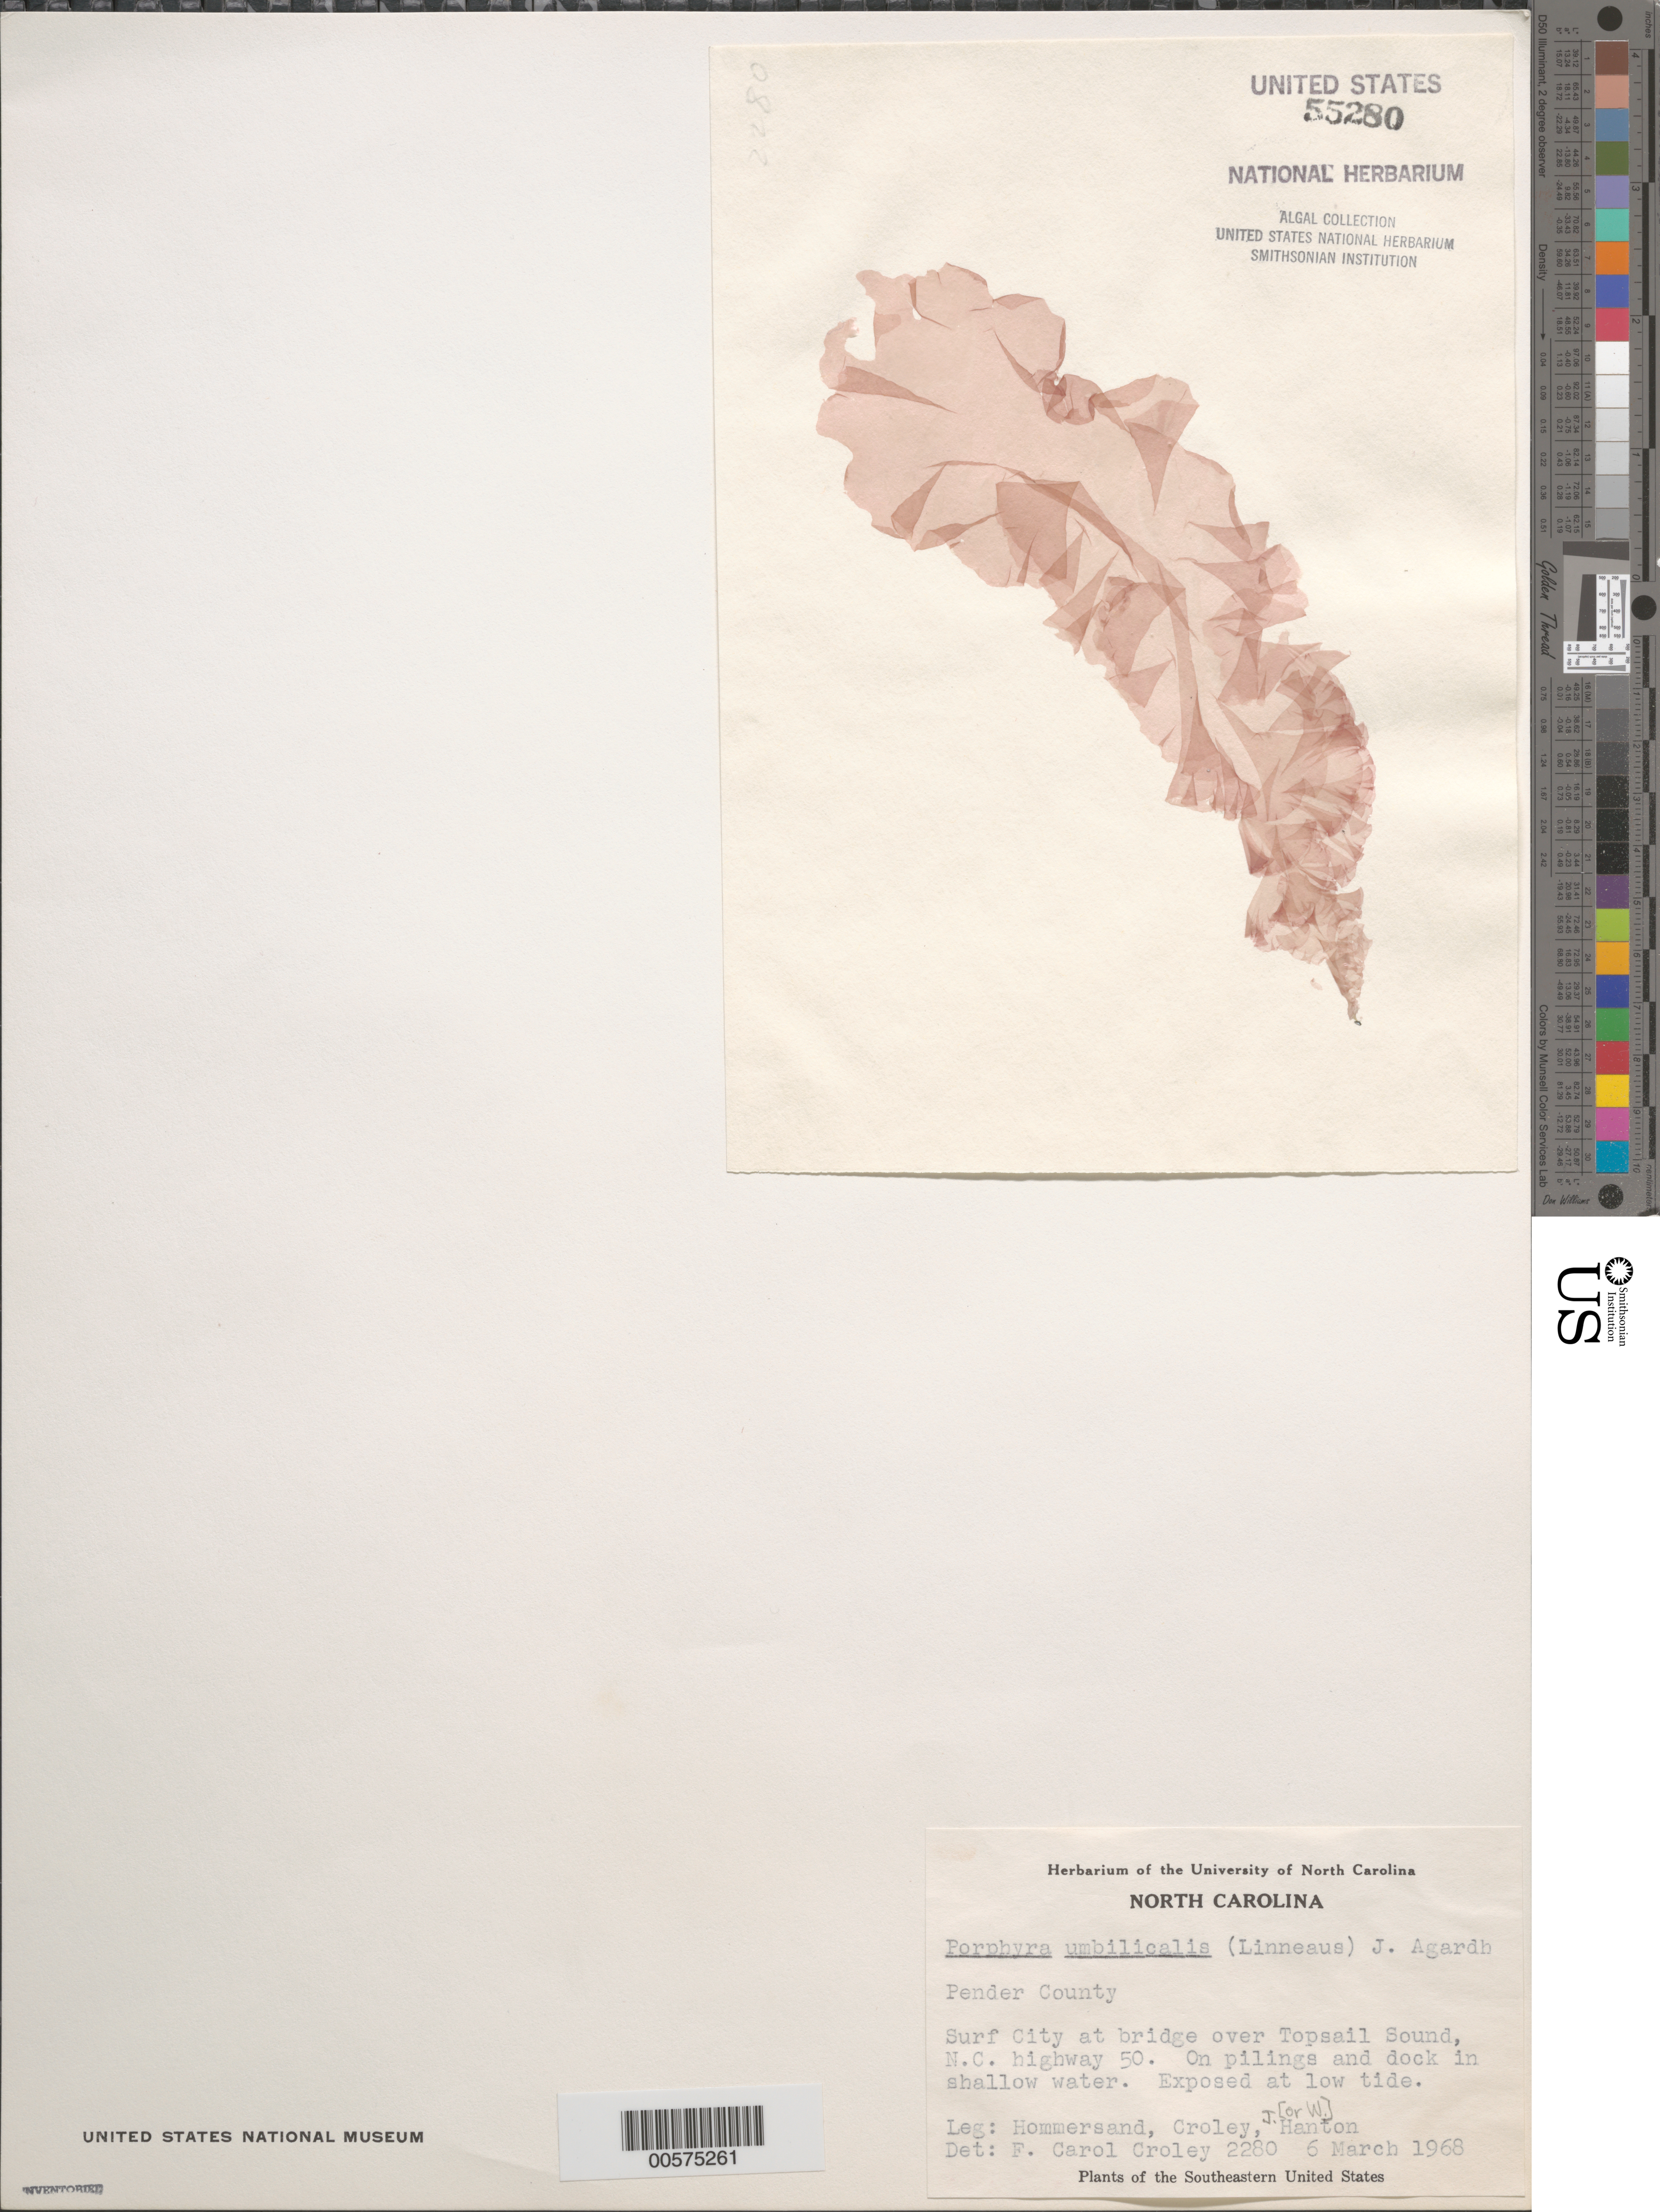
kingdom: Plantae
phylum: Rhodophyta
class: Bangiophyceae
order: Bangiales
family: Bangiaceae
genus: Porphyra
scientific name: Porphyra umbilicalis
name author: Kütz.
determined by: Croley, F. C.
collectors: M. H. Hommersand, F. C. Croley & J. Hanton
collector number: FCC 2280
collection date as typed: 06 Mar 1968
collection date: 1968-03-06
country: United States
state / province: North Carolina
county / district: Pender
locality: Surf City, North Carolina Highway 50 bridge, Topsail Sound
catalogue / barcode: US 55280